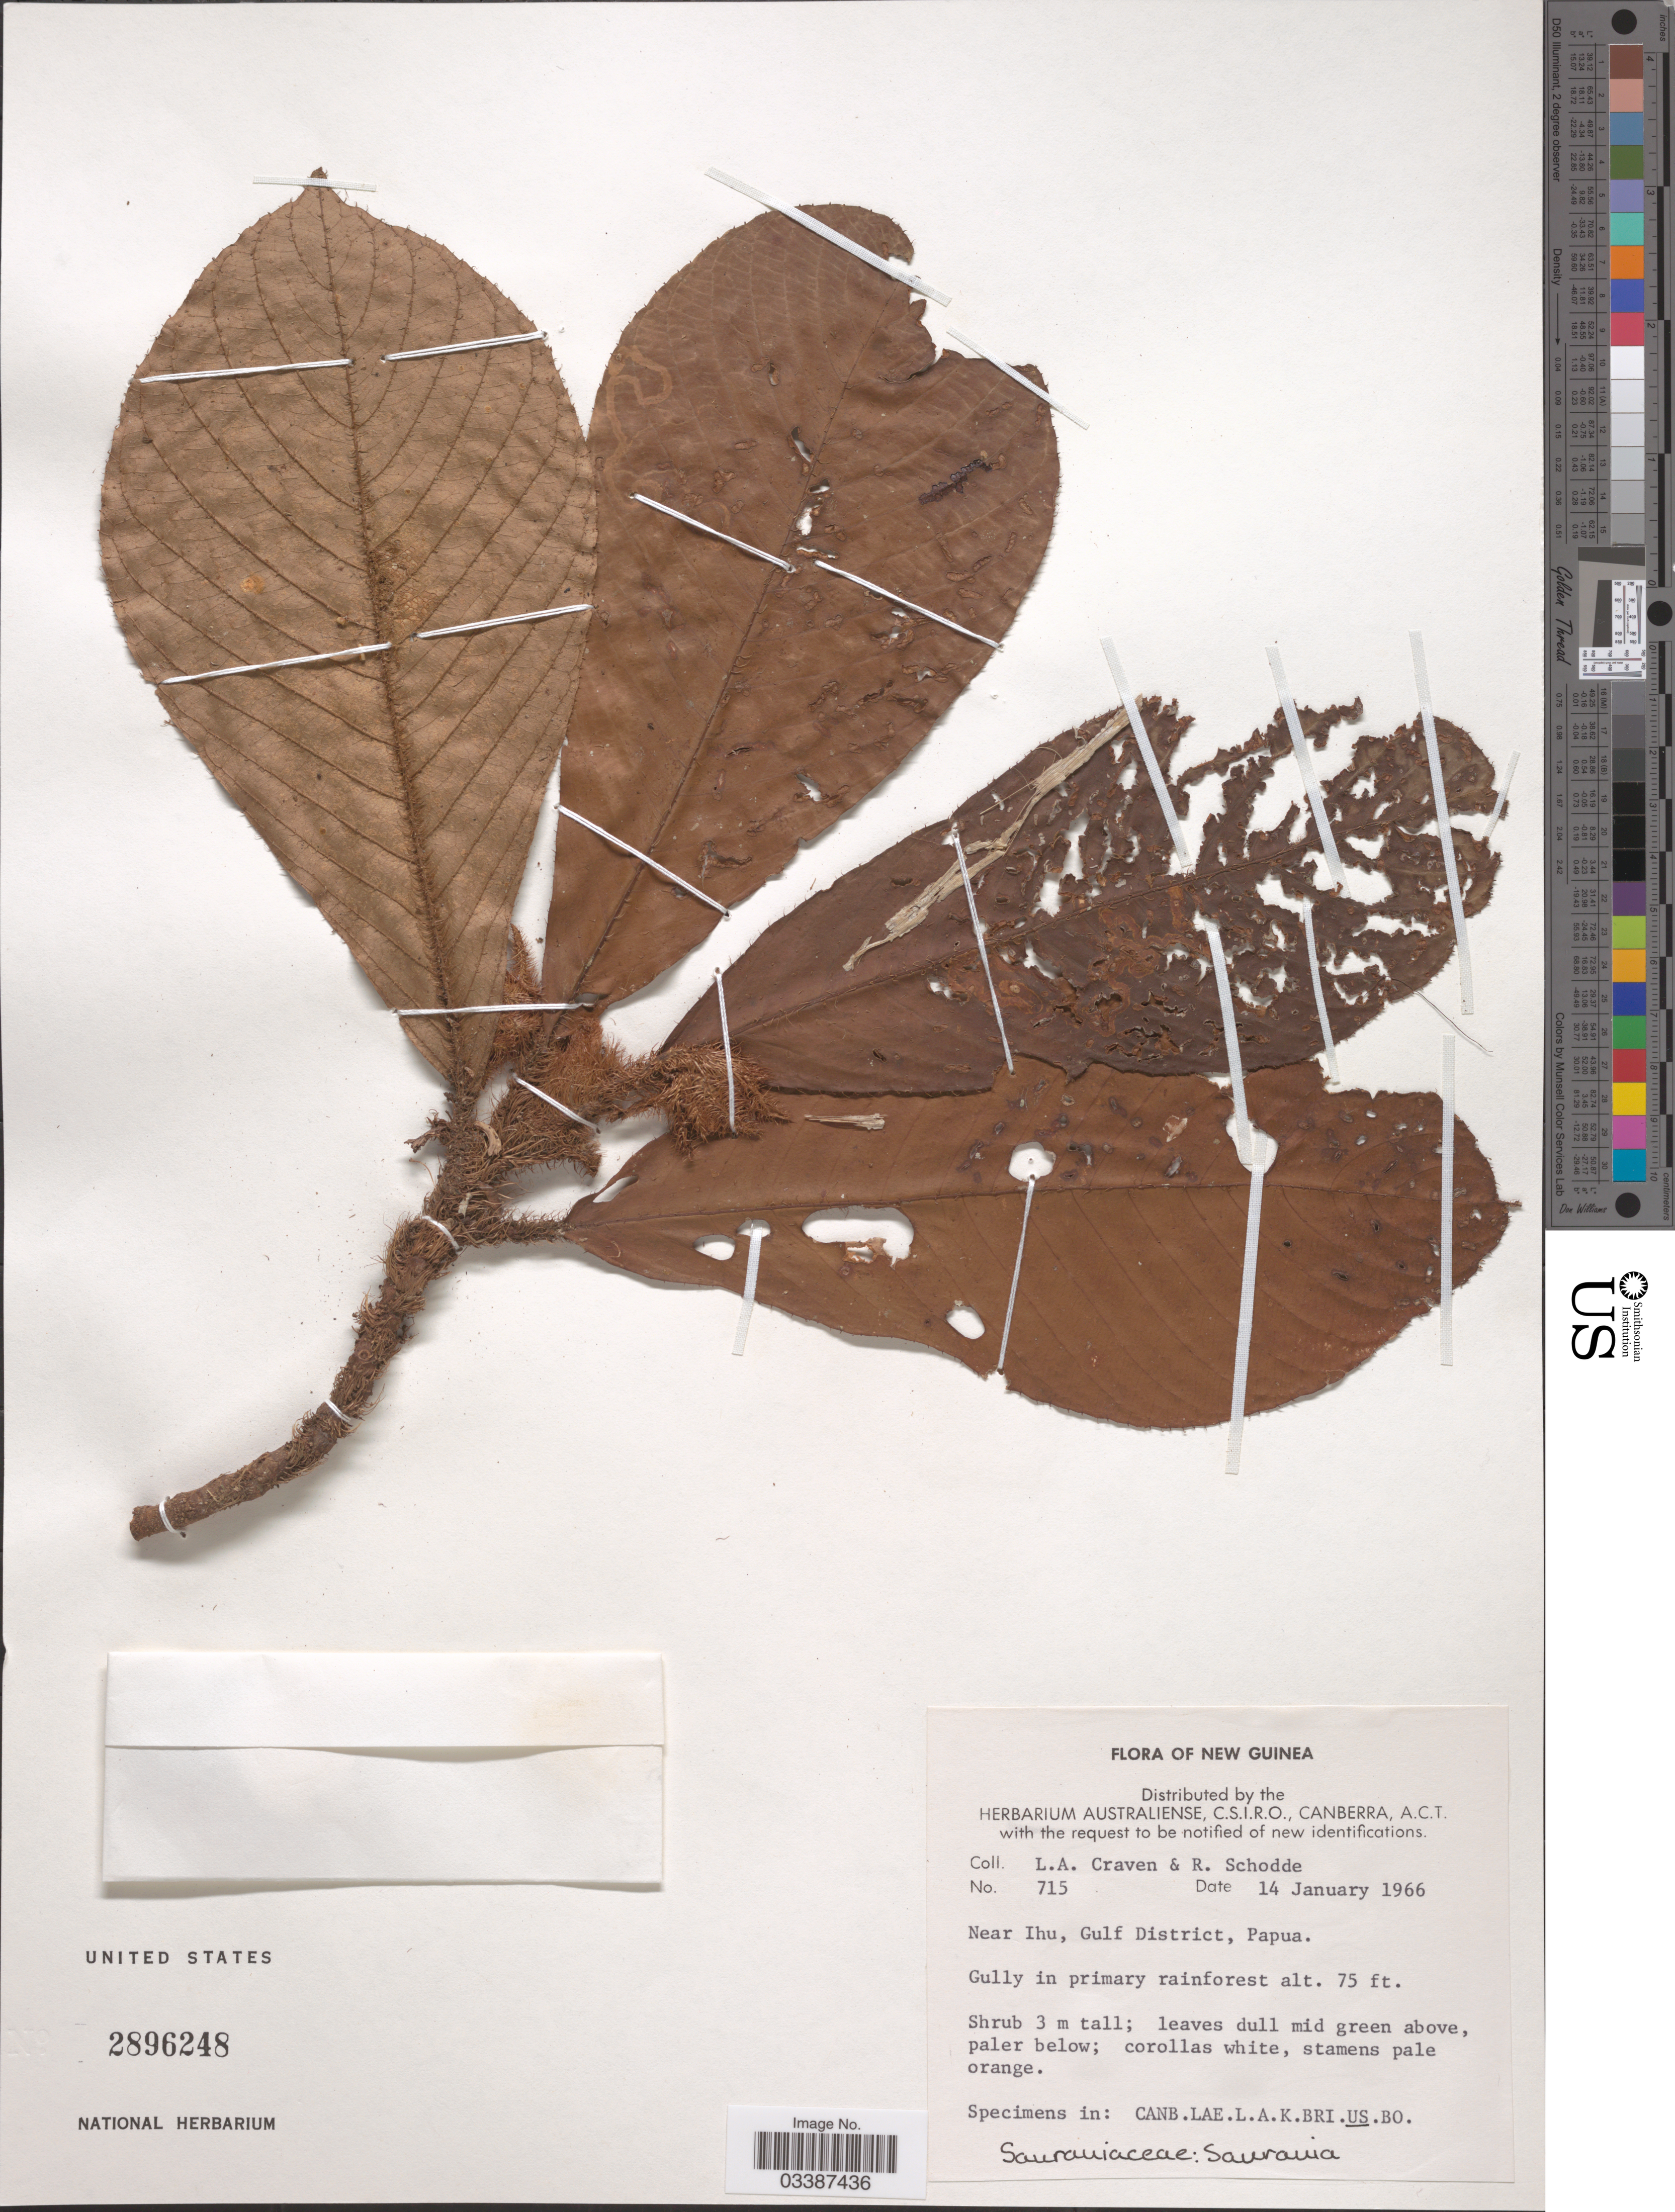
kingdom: Plantae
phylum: Tracheophyta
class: Magnoliopsida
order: Ericales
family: Actinidiaceae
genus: Saurauia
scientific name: Saurauia sp.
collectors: L. A. Craven & R. Schodde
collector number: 715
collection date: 1966-01-14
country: Papua New Guinea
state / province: Gulf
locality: New Guinea. Near Ihu, Gulf District, Papua.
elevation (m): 23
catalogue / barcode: US 2896248